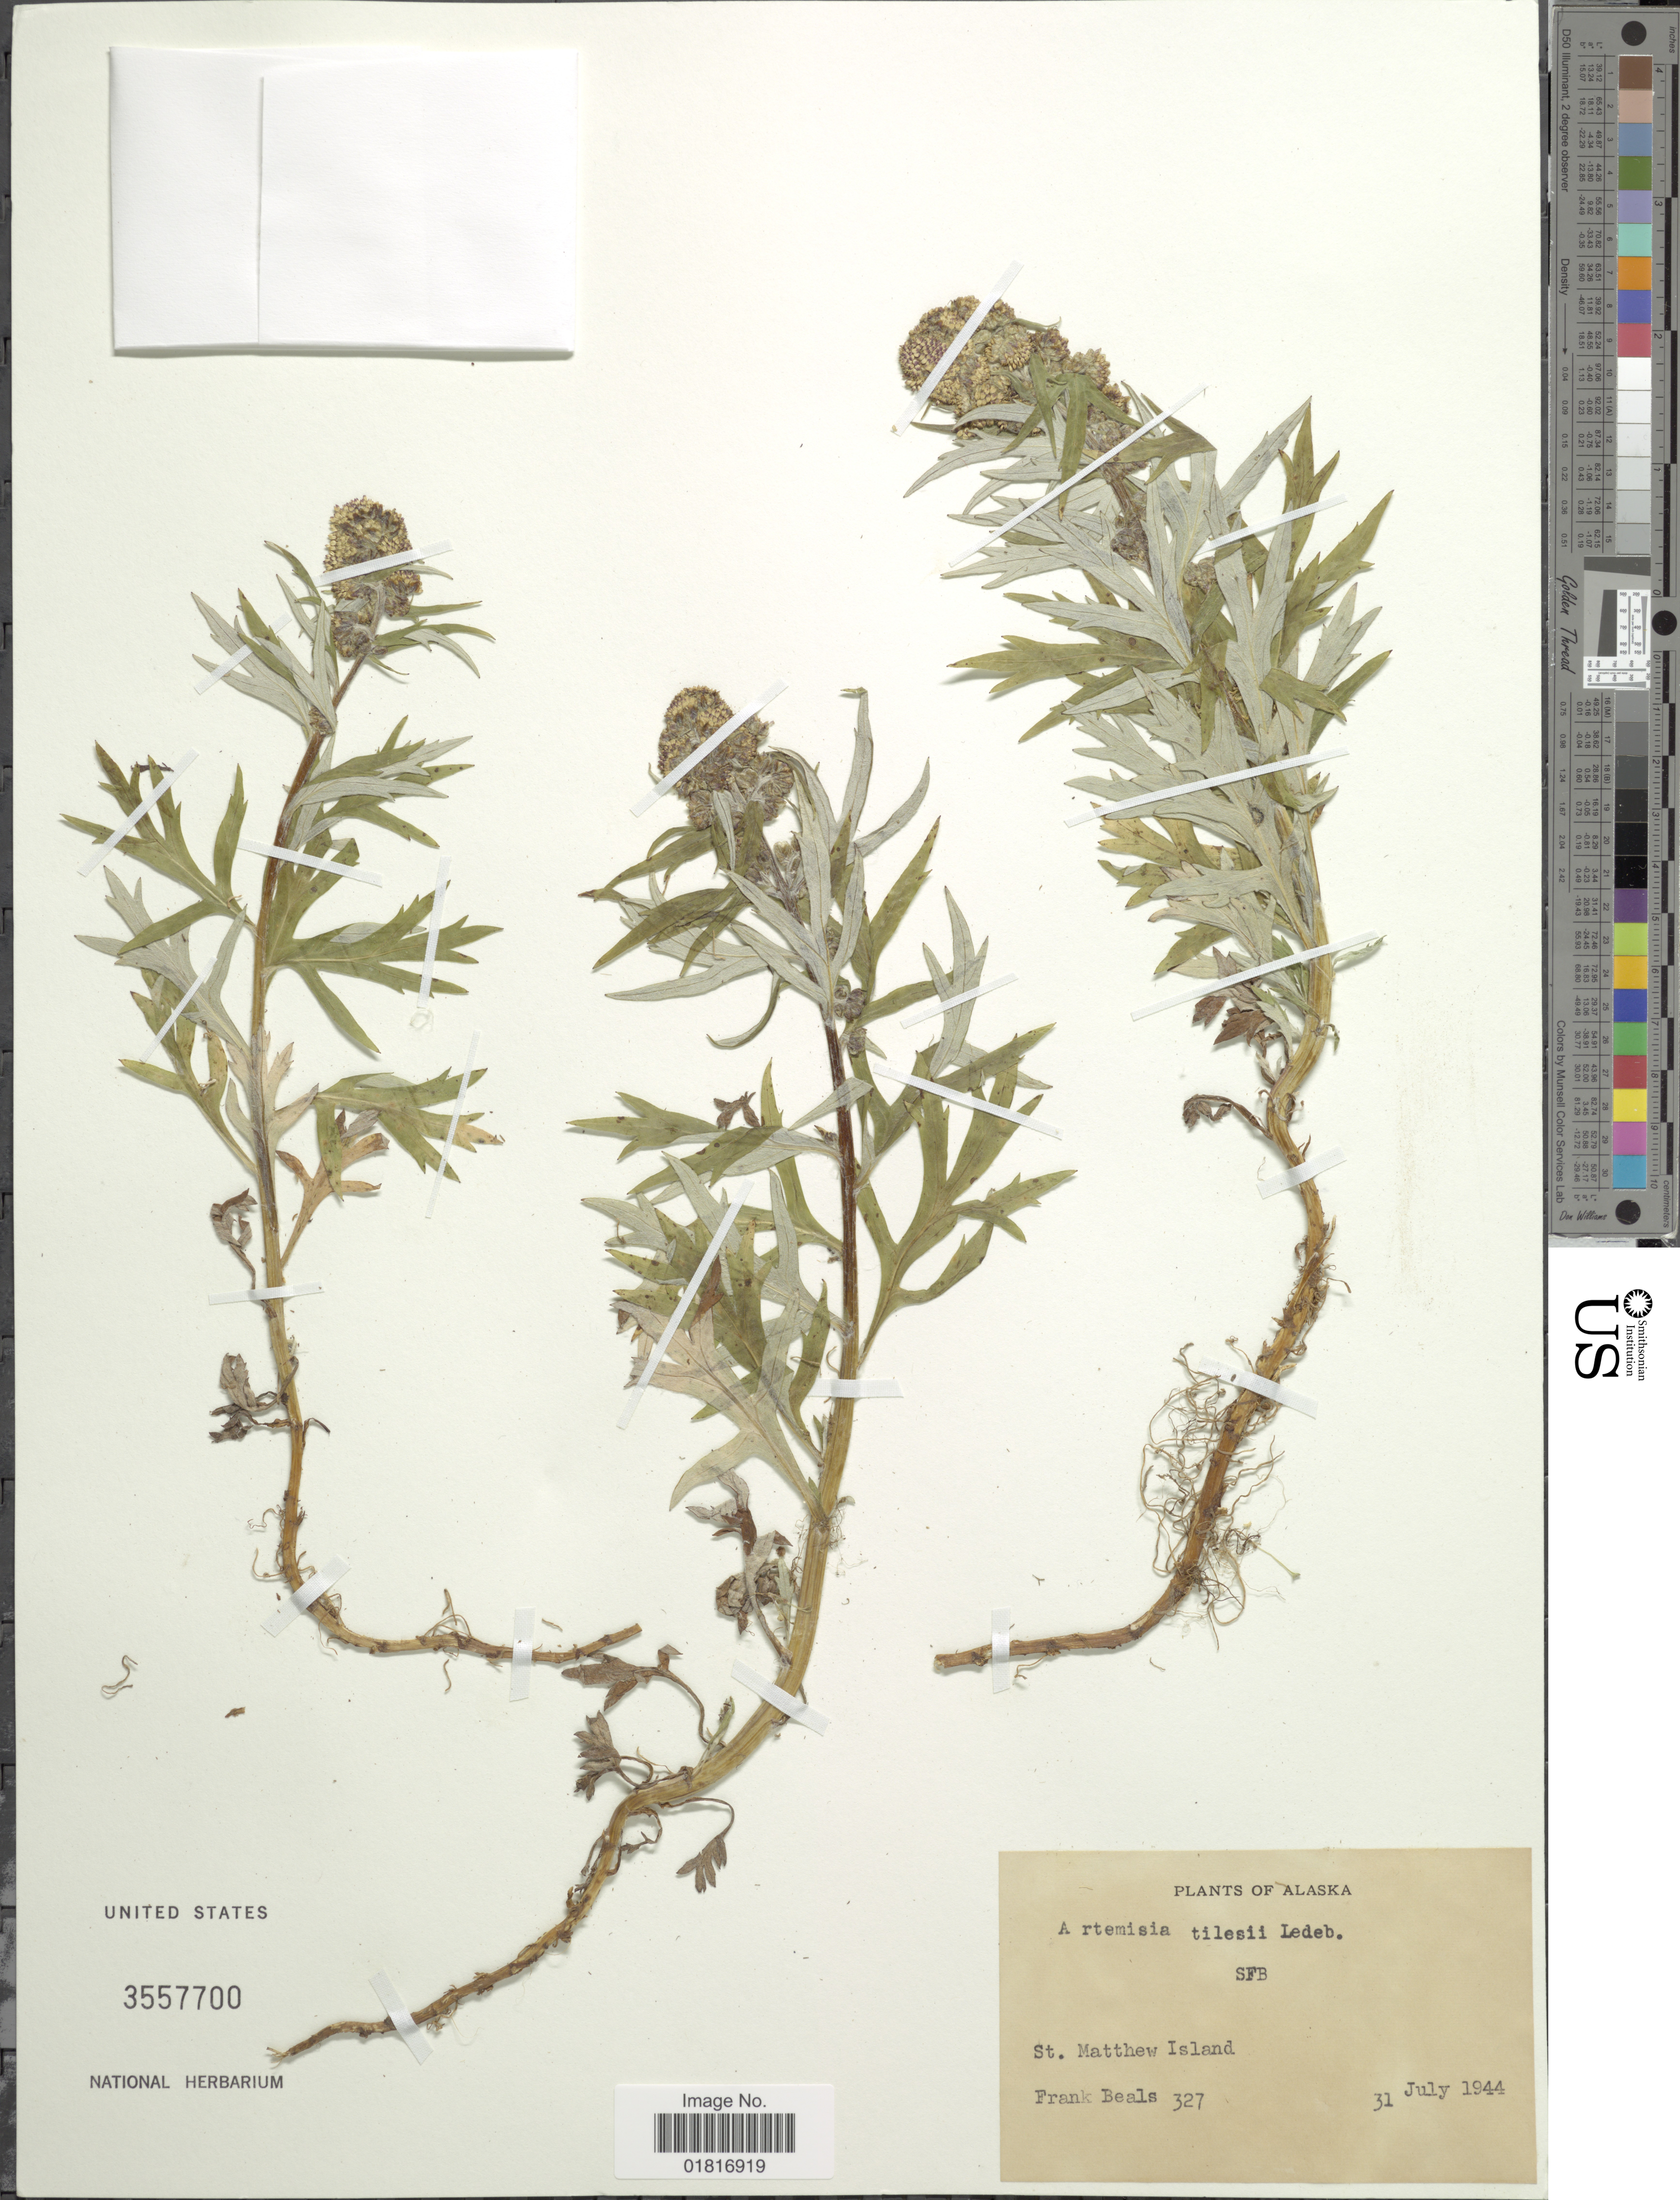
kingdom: Plantae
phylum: Tracheophyta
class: Magnoliopsida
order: Asterales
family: Asteraceae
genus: Artemisia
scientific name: Artemisia tilesii var. elatior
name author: Torr. & A. Gray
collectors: F. Beals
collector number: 327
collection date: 1944-07-31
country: United States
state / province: Alaska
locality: St.Matthew Island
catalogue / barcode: US 3557700